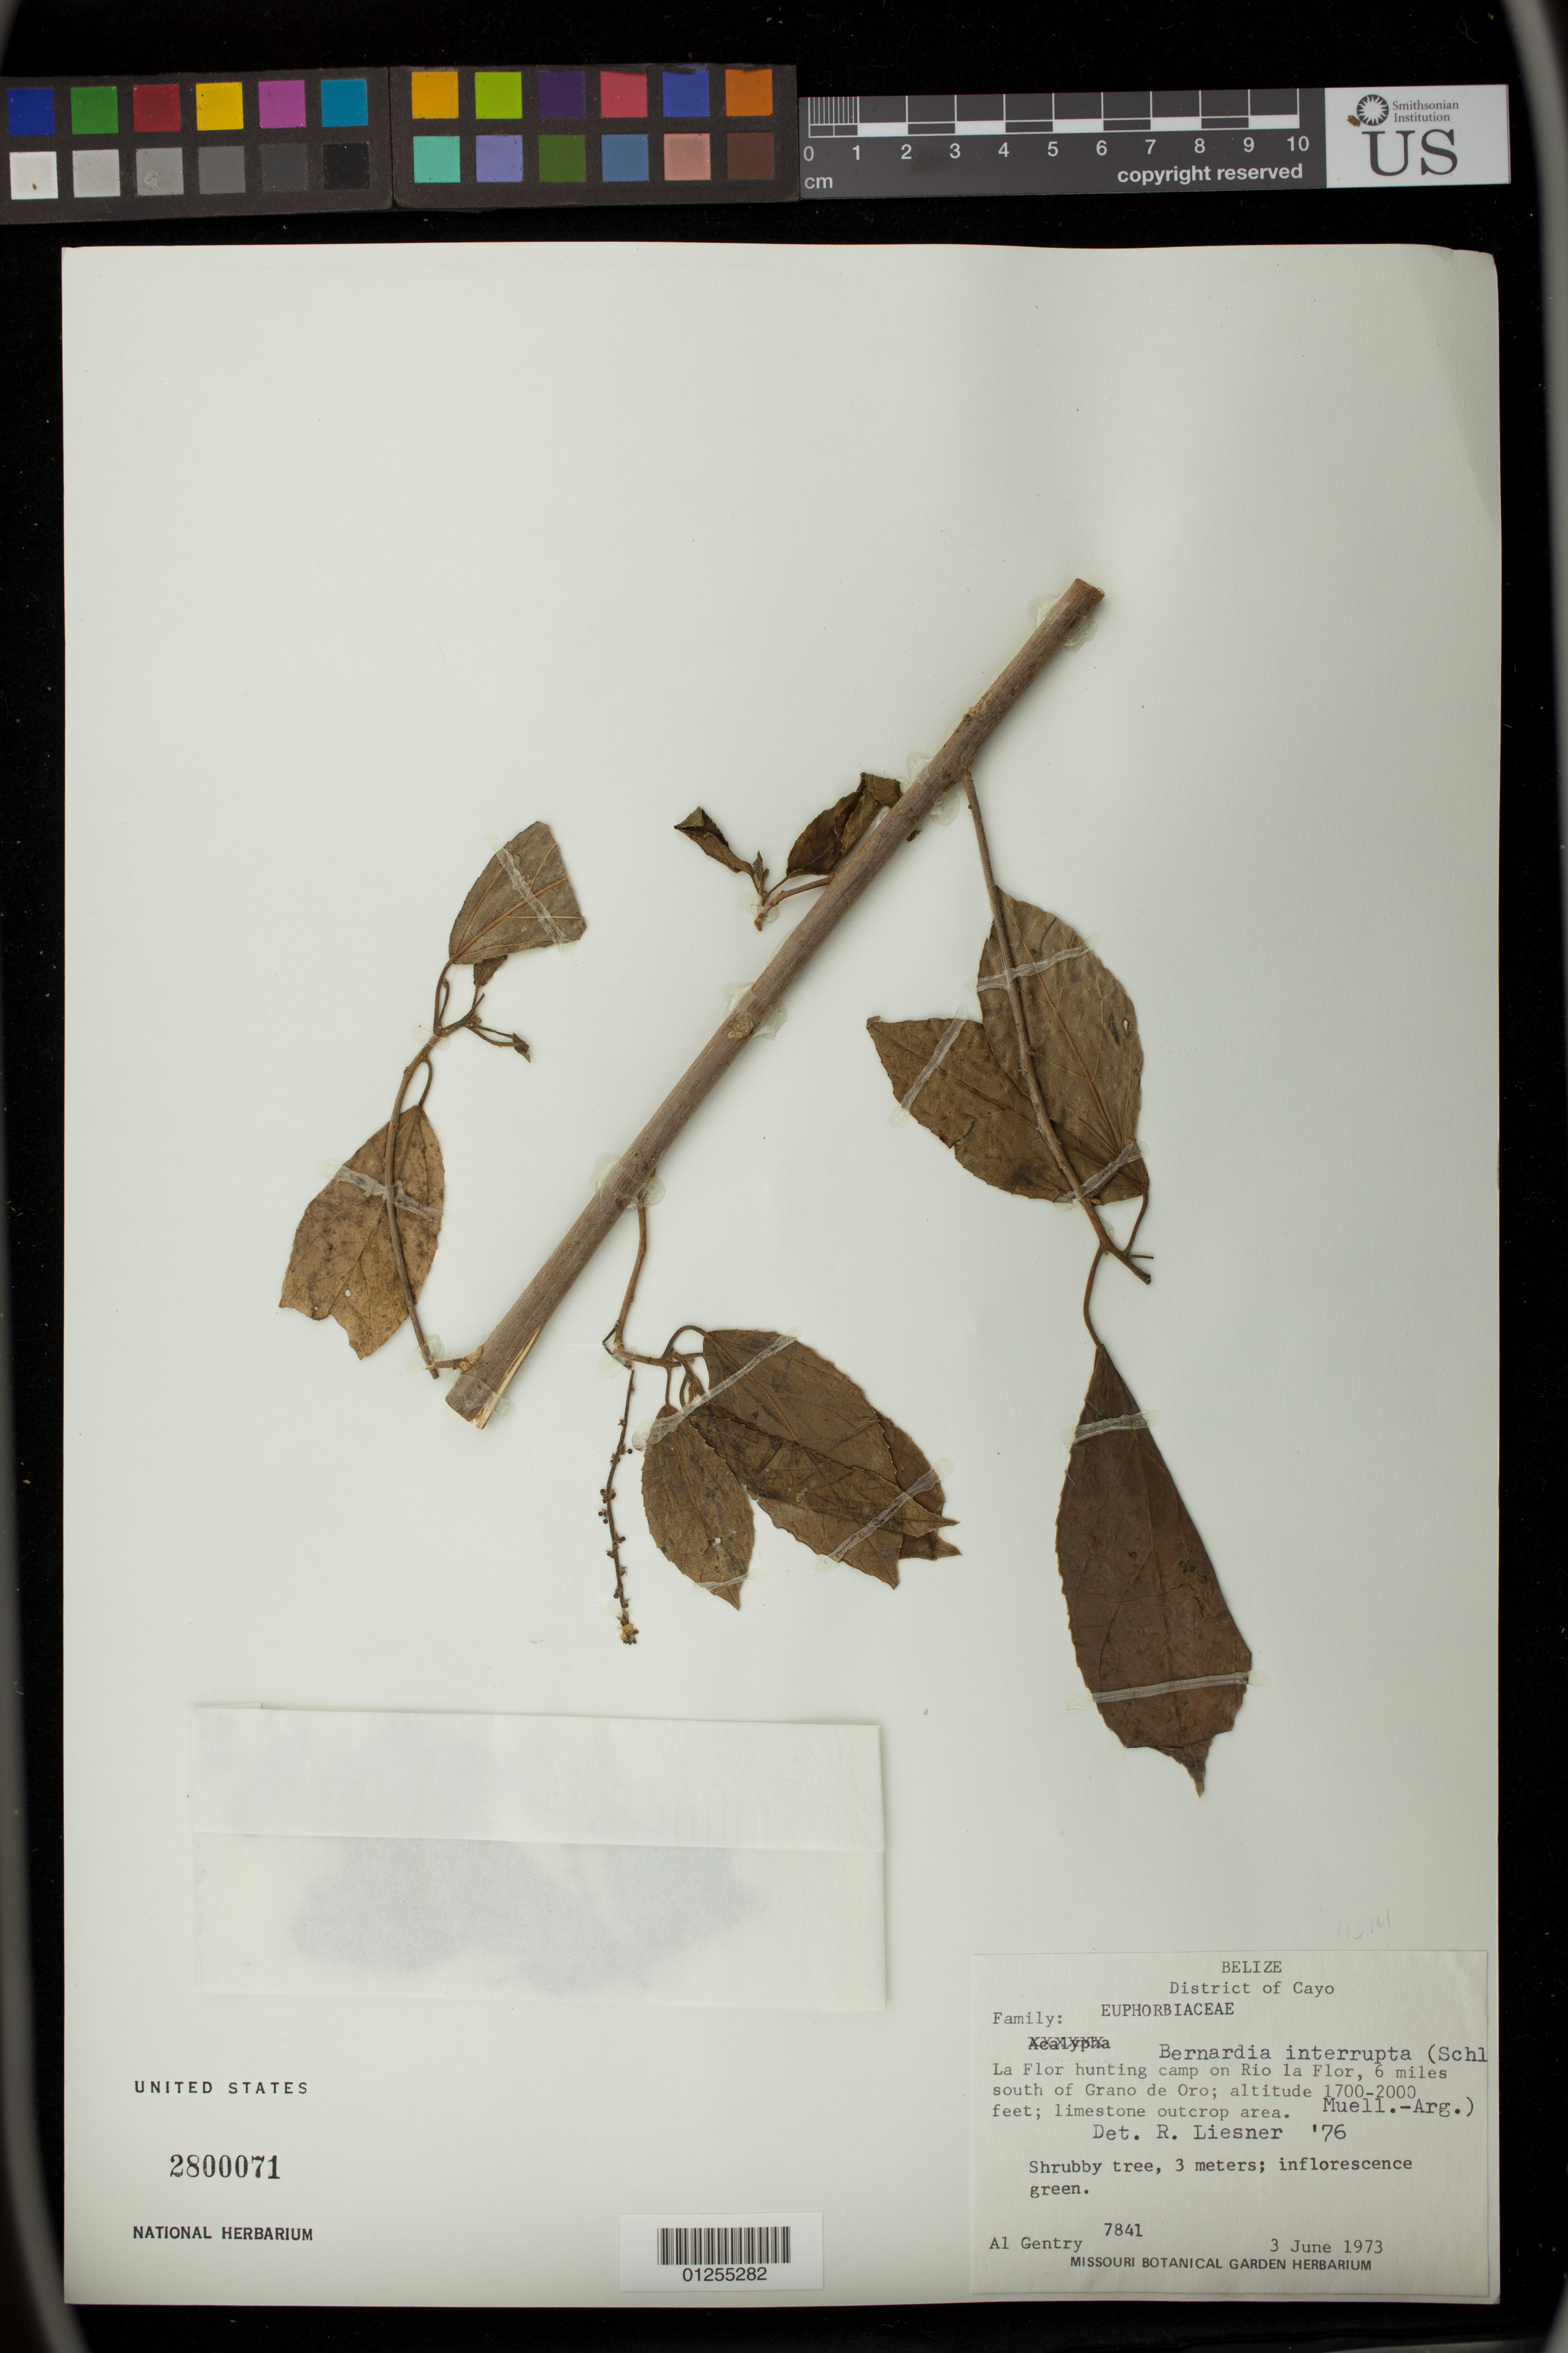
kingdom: Plantae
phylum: Tracheophyta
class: Magnoliopsida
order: Malpighiales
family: Euphorbiaceae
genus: Bernardia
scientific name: Bernardia interrupta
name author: (Schltdl.) Müll. Arg.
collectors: A. H. Gentry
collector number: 7841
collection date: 1973-06-03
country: Belize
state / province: Cayo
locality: La Flor hunting camp on Rio la Flor 6 miles south of Grano de Oro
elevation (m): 518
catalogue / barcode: US 2800071